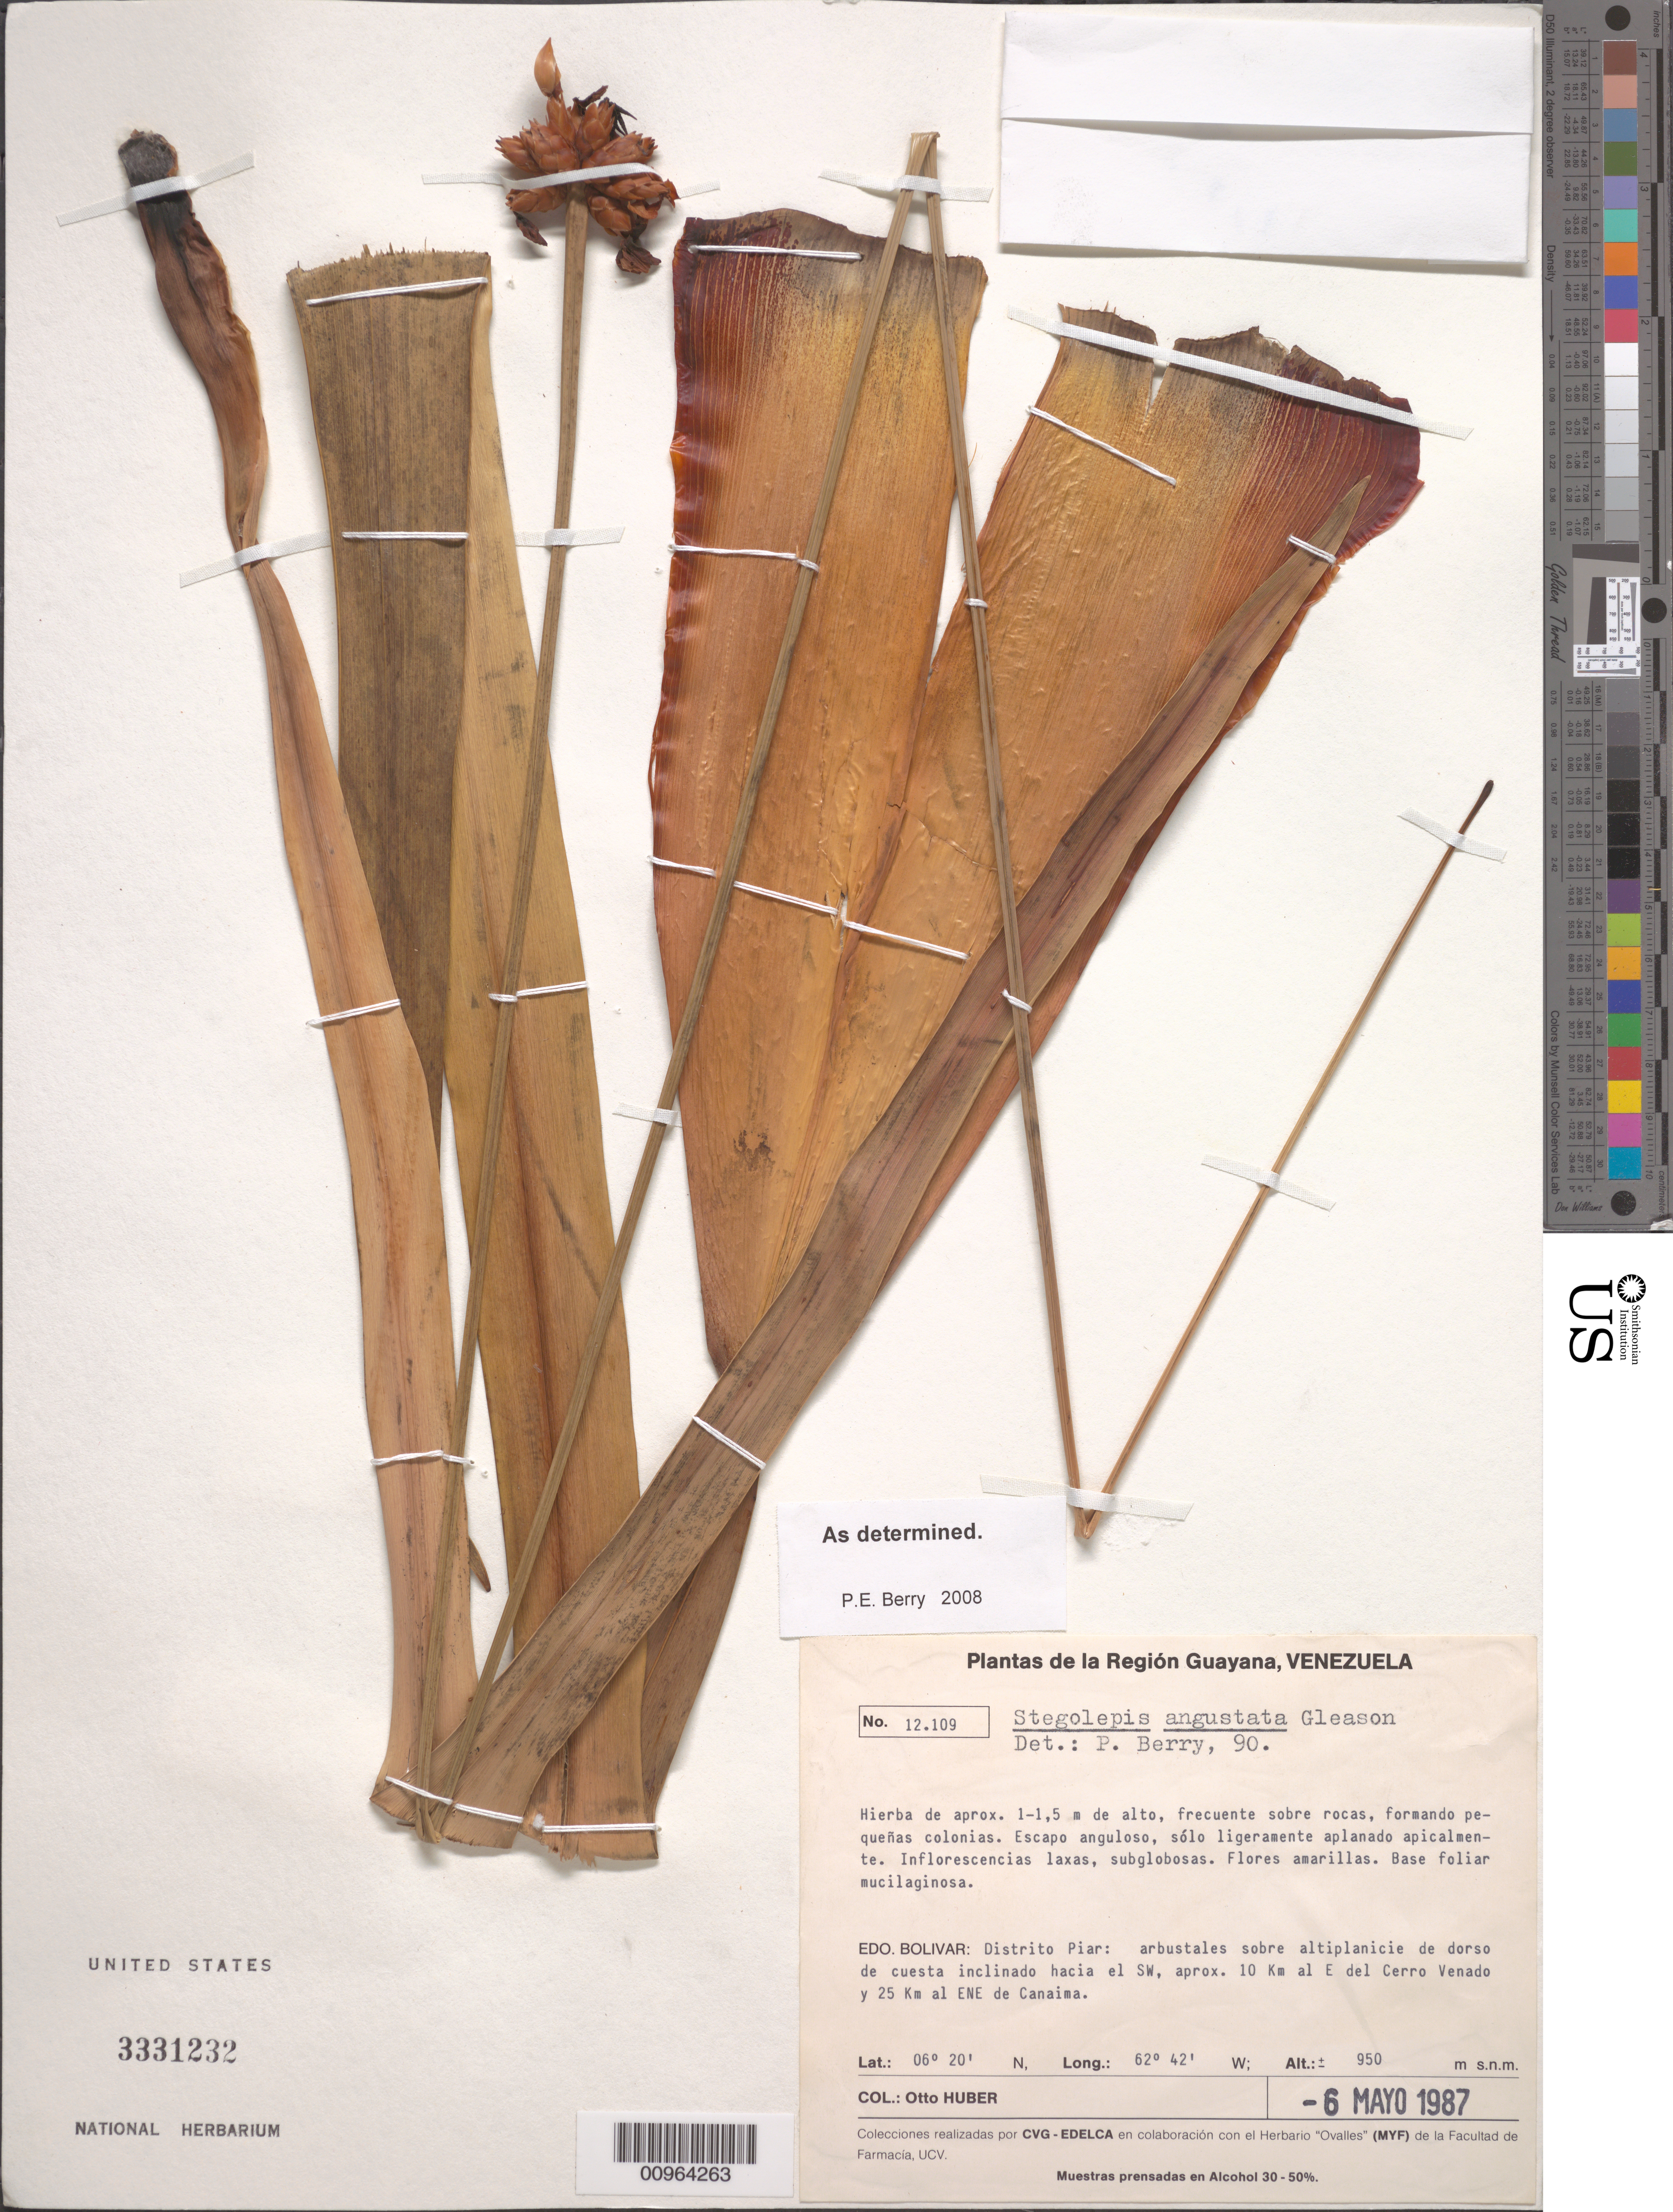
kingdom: Plantae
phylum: Tracheophyta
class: Liliopsida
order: Poales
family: Rapateaceae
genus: Stegolepis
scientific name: Stegolepis angustata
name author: Gleason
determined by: Berry, P. E., (WIS), University of Wisconsin - Madison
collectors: O. Huber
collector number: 12109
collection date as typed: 6-May-87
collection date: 1987-05-06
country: Venezuela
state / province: Bolívar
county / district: Piar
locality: Cerro Venado, 10 km E del, 25 km ENE de Canaima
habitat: Arbustales sobre altiplanicie de dorso de cuesta inclinado hacia el SW; sobre rocas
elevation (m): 950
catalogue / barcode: US 3331232